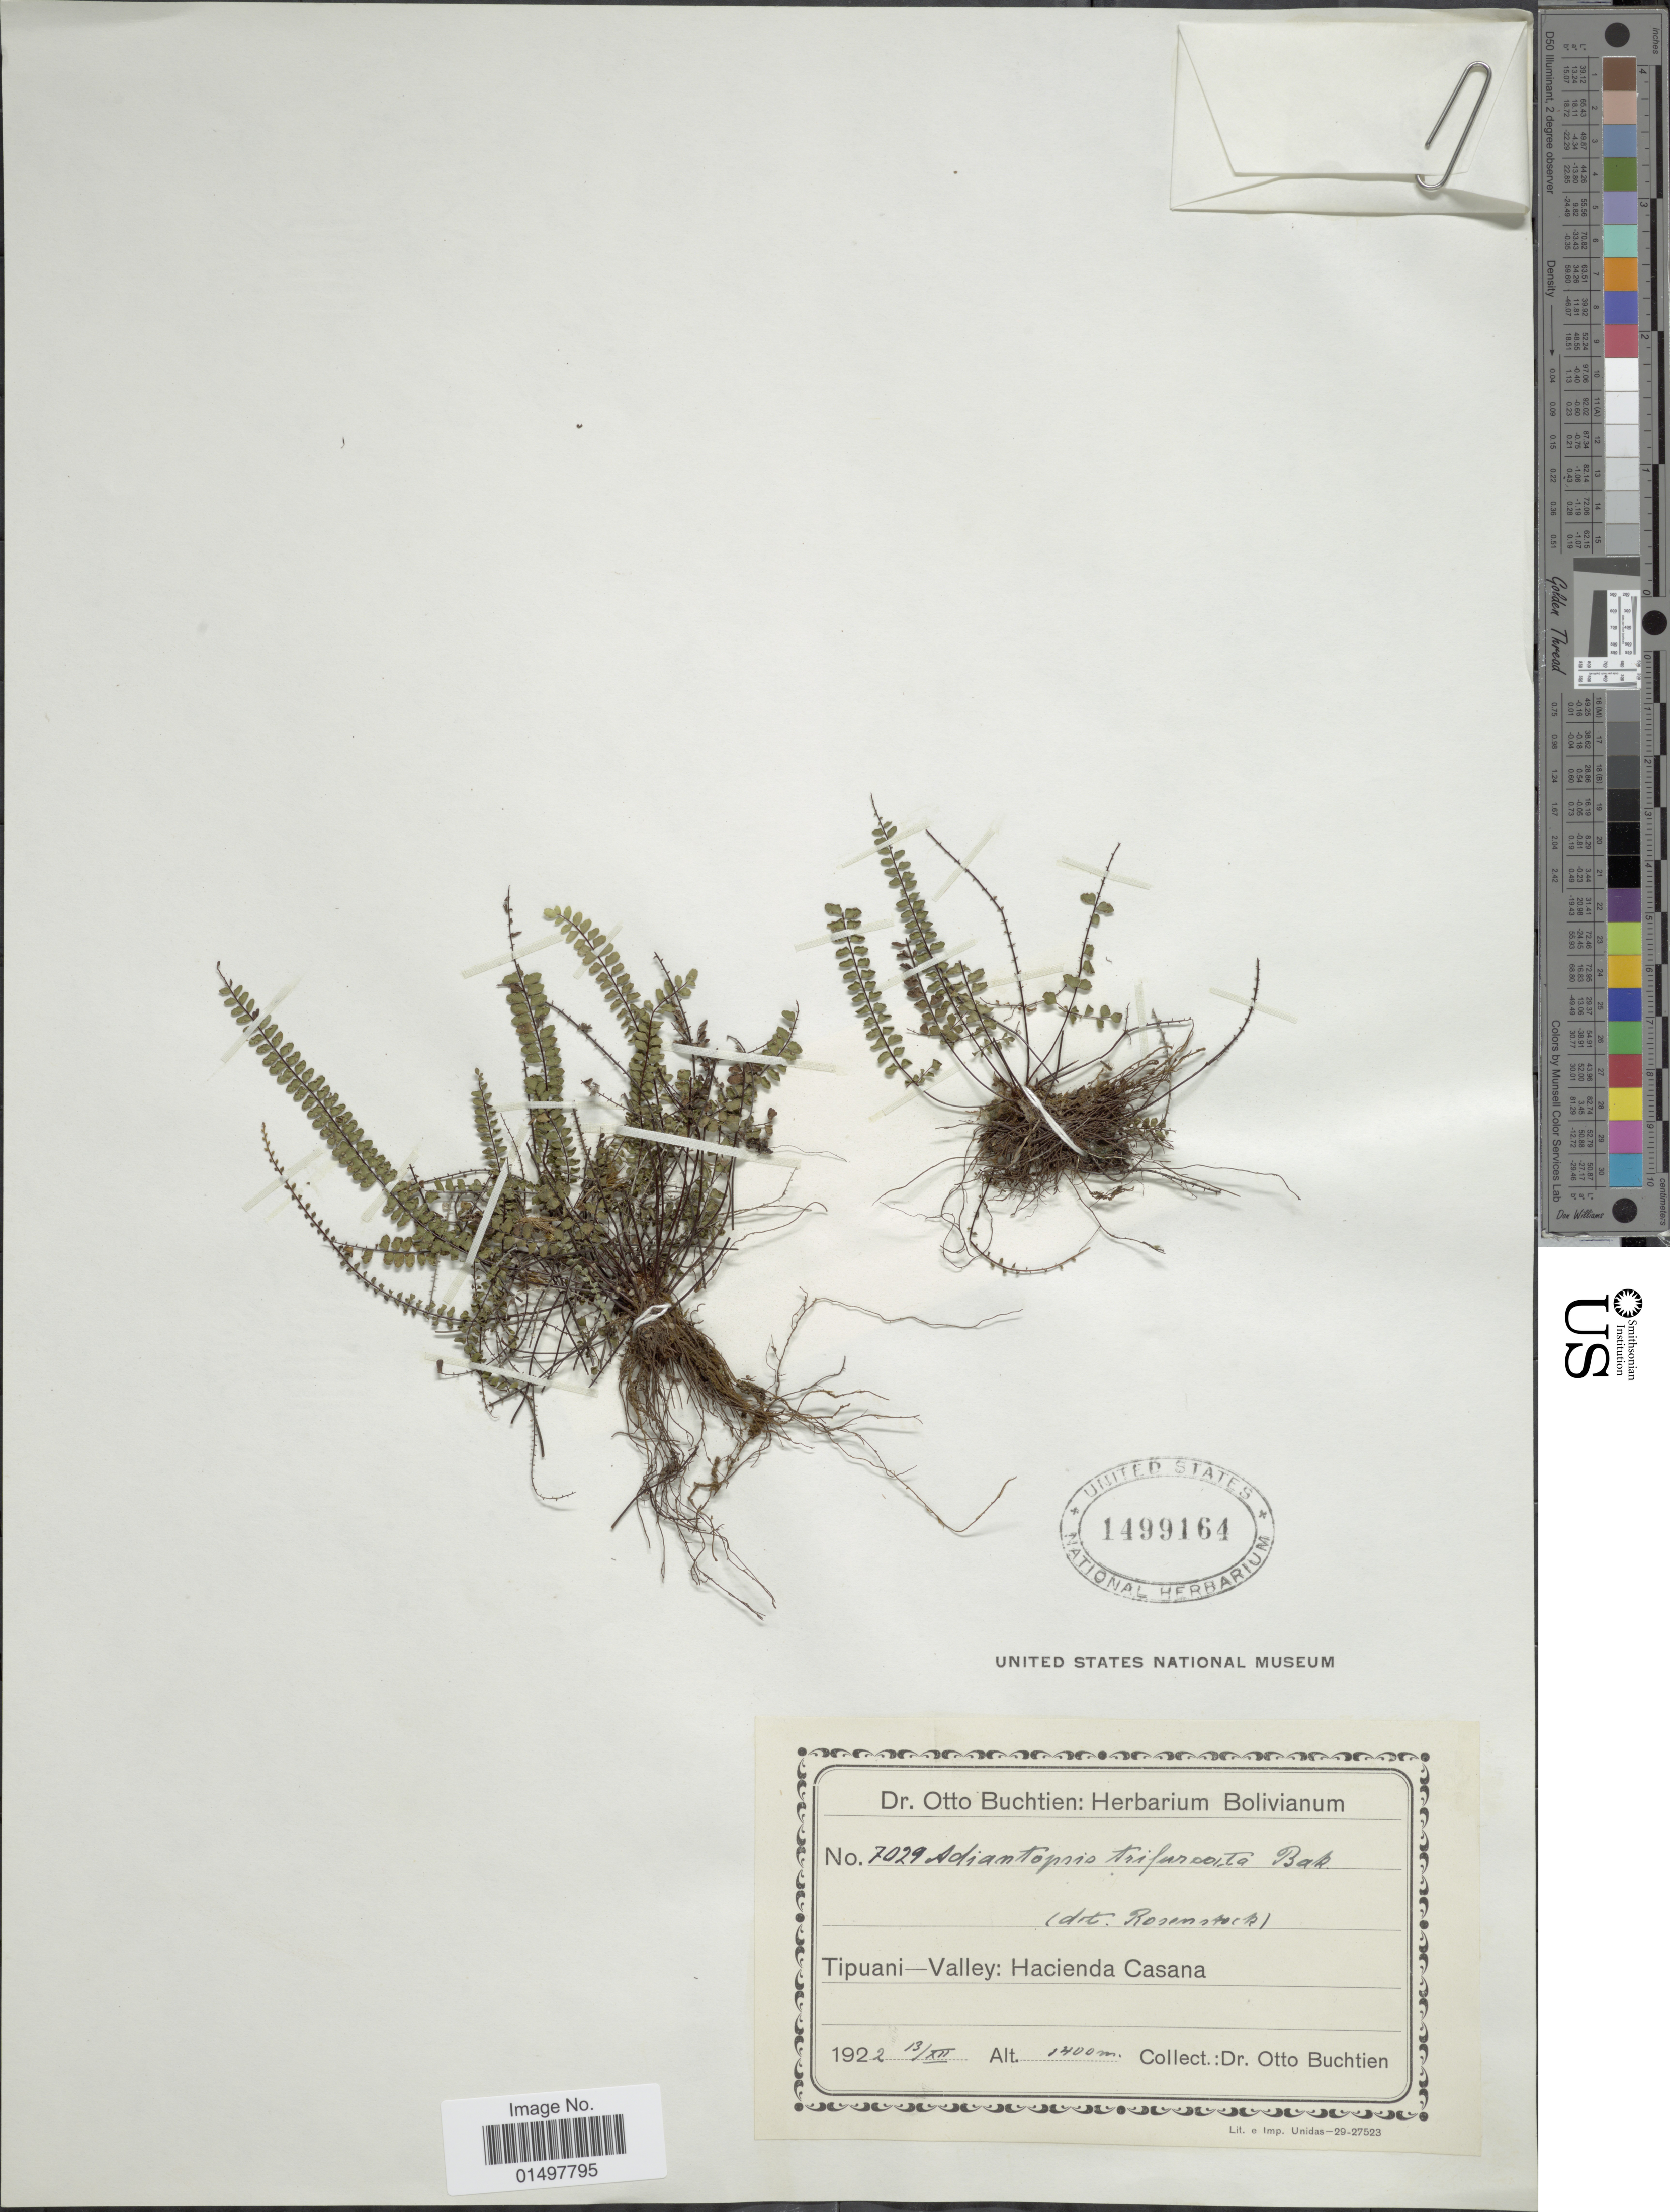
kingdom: Plantae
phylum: Tracheophyta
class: Polypodiopsida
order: Polypodiales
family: Pteridaceae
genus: Adiantopsis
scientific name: Adiantopsis trifurcata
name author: (Baker) Link-Perez & Hickey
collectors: O. Buchtien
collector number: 7029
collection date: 1922-12-13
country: Bolivia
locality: Tipuani - Valley: Hacienda Casana.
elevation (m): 1400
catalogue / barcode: US 1499164